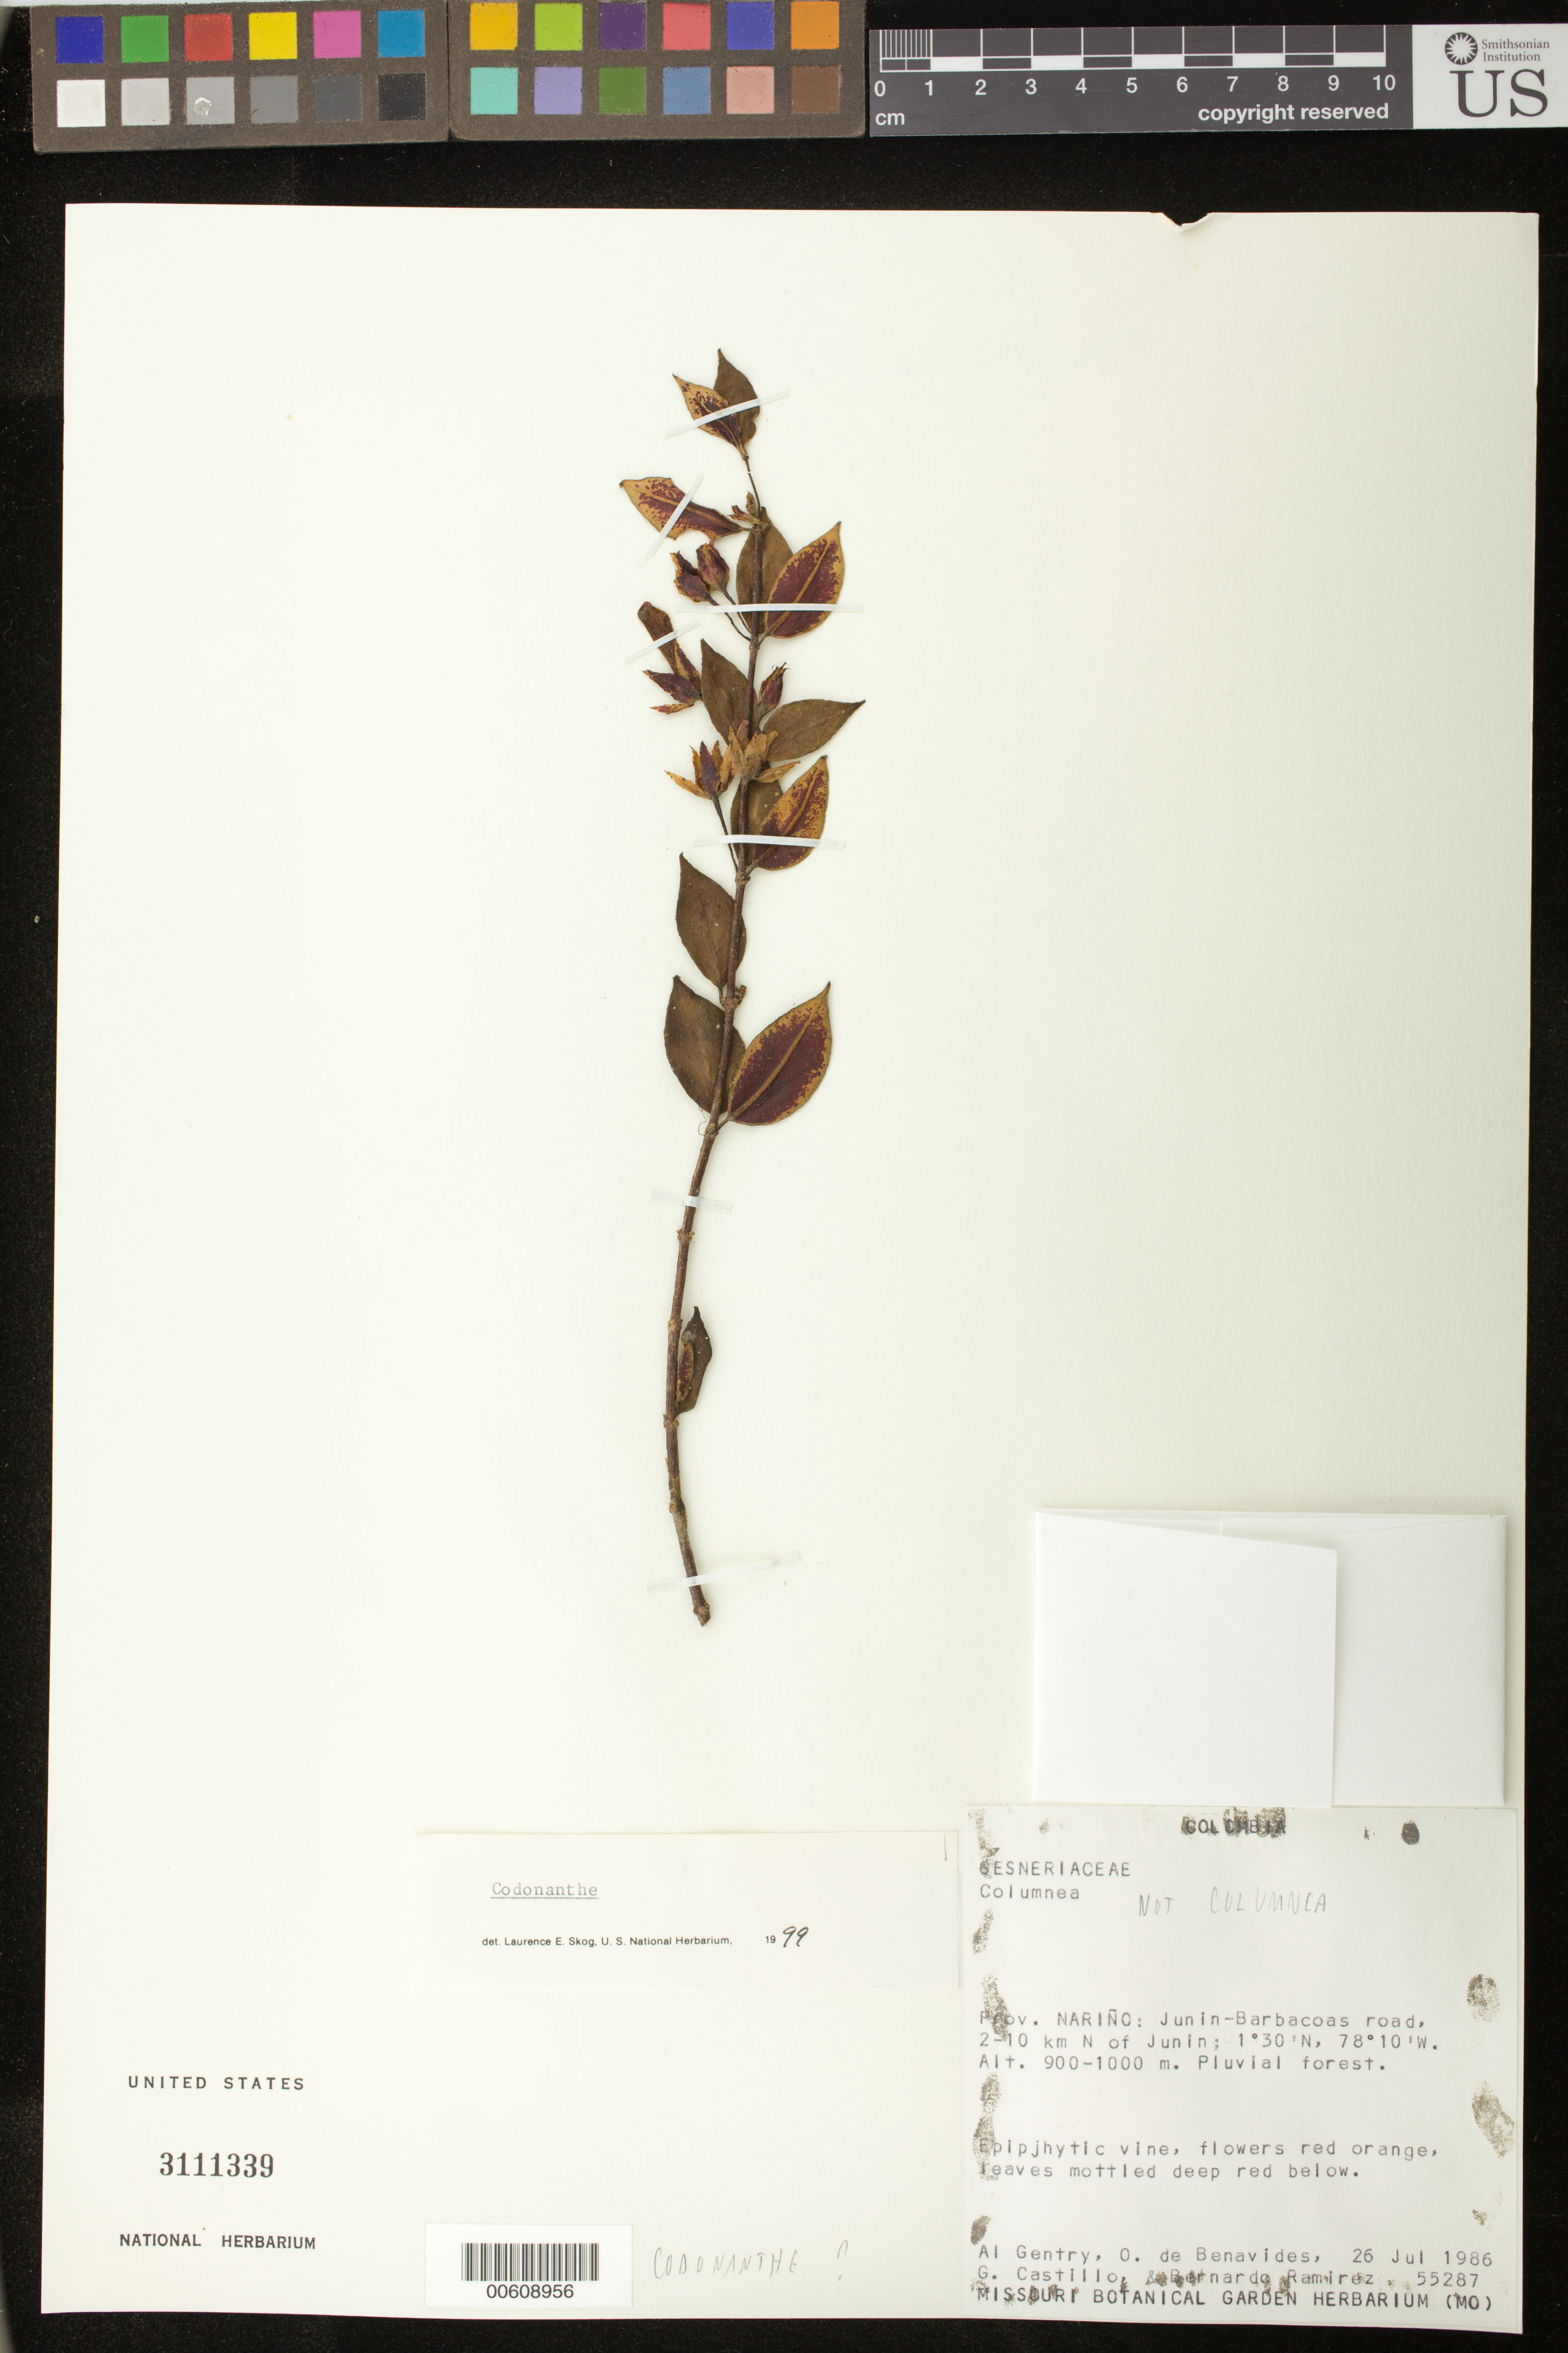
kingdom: Plantae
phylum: Tracheophyta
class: Magnoliopsida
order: Lamiales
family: Gesneriaceae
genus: Codonanthe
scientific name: Codonanthe sp.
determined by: Skog, Laurence E.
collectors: A. H. Gentry, Olga S. de Benavides, G. Castillo C. & B. Ramírez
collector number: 55287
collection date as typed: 26 Jul 1986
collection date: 1986-07-26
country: Colombia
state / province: Nariño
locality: Junin-Barbacoas road, 2-10 km N of Junin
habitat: Pluvial forest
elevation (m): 900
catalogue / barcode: US 3111339